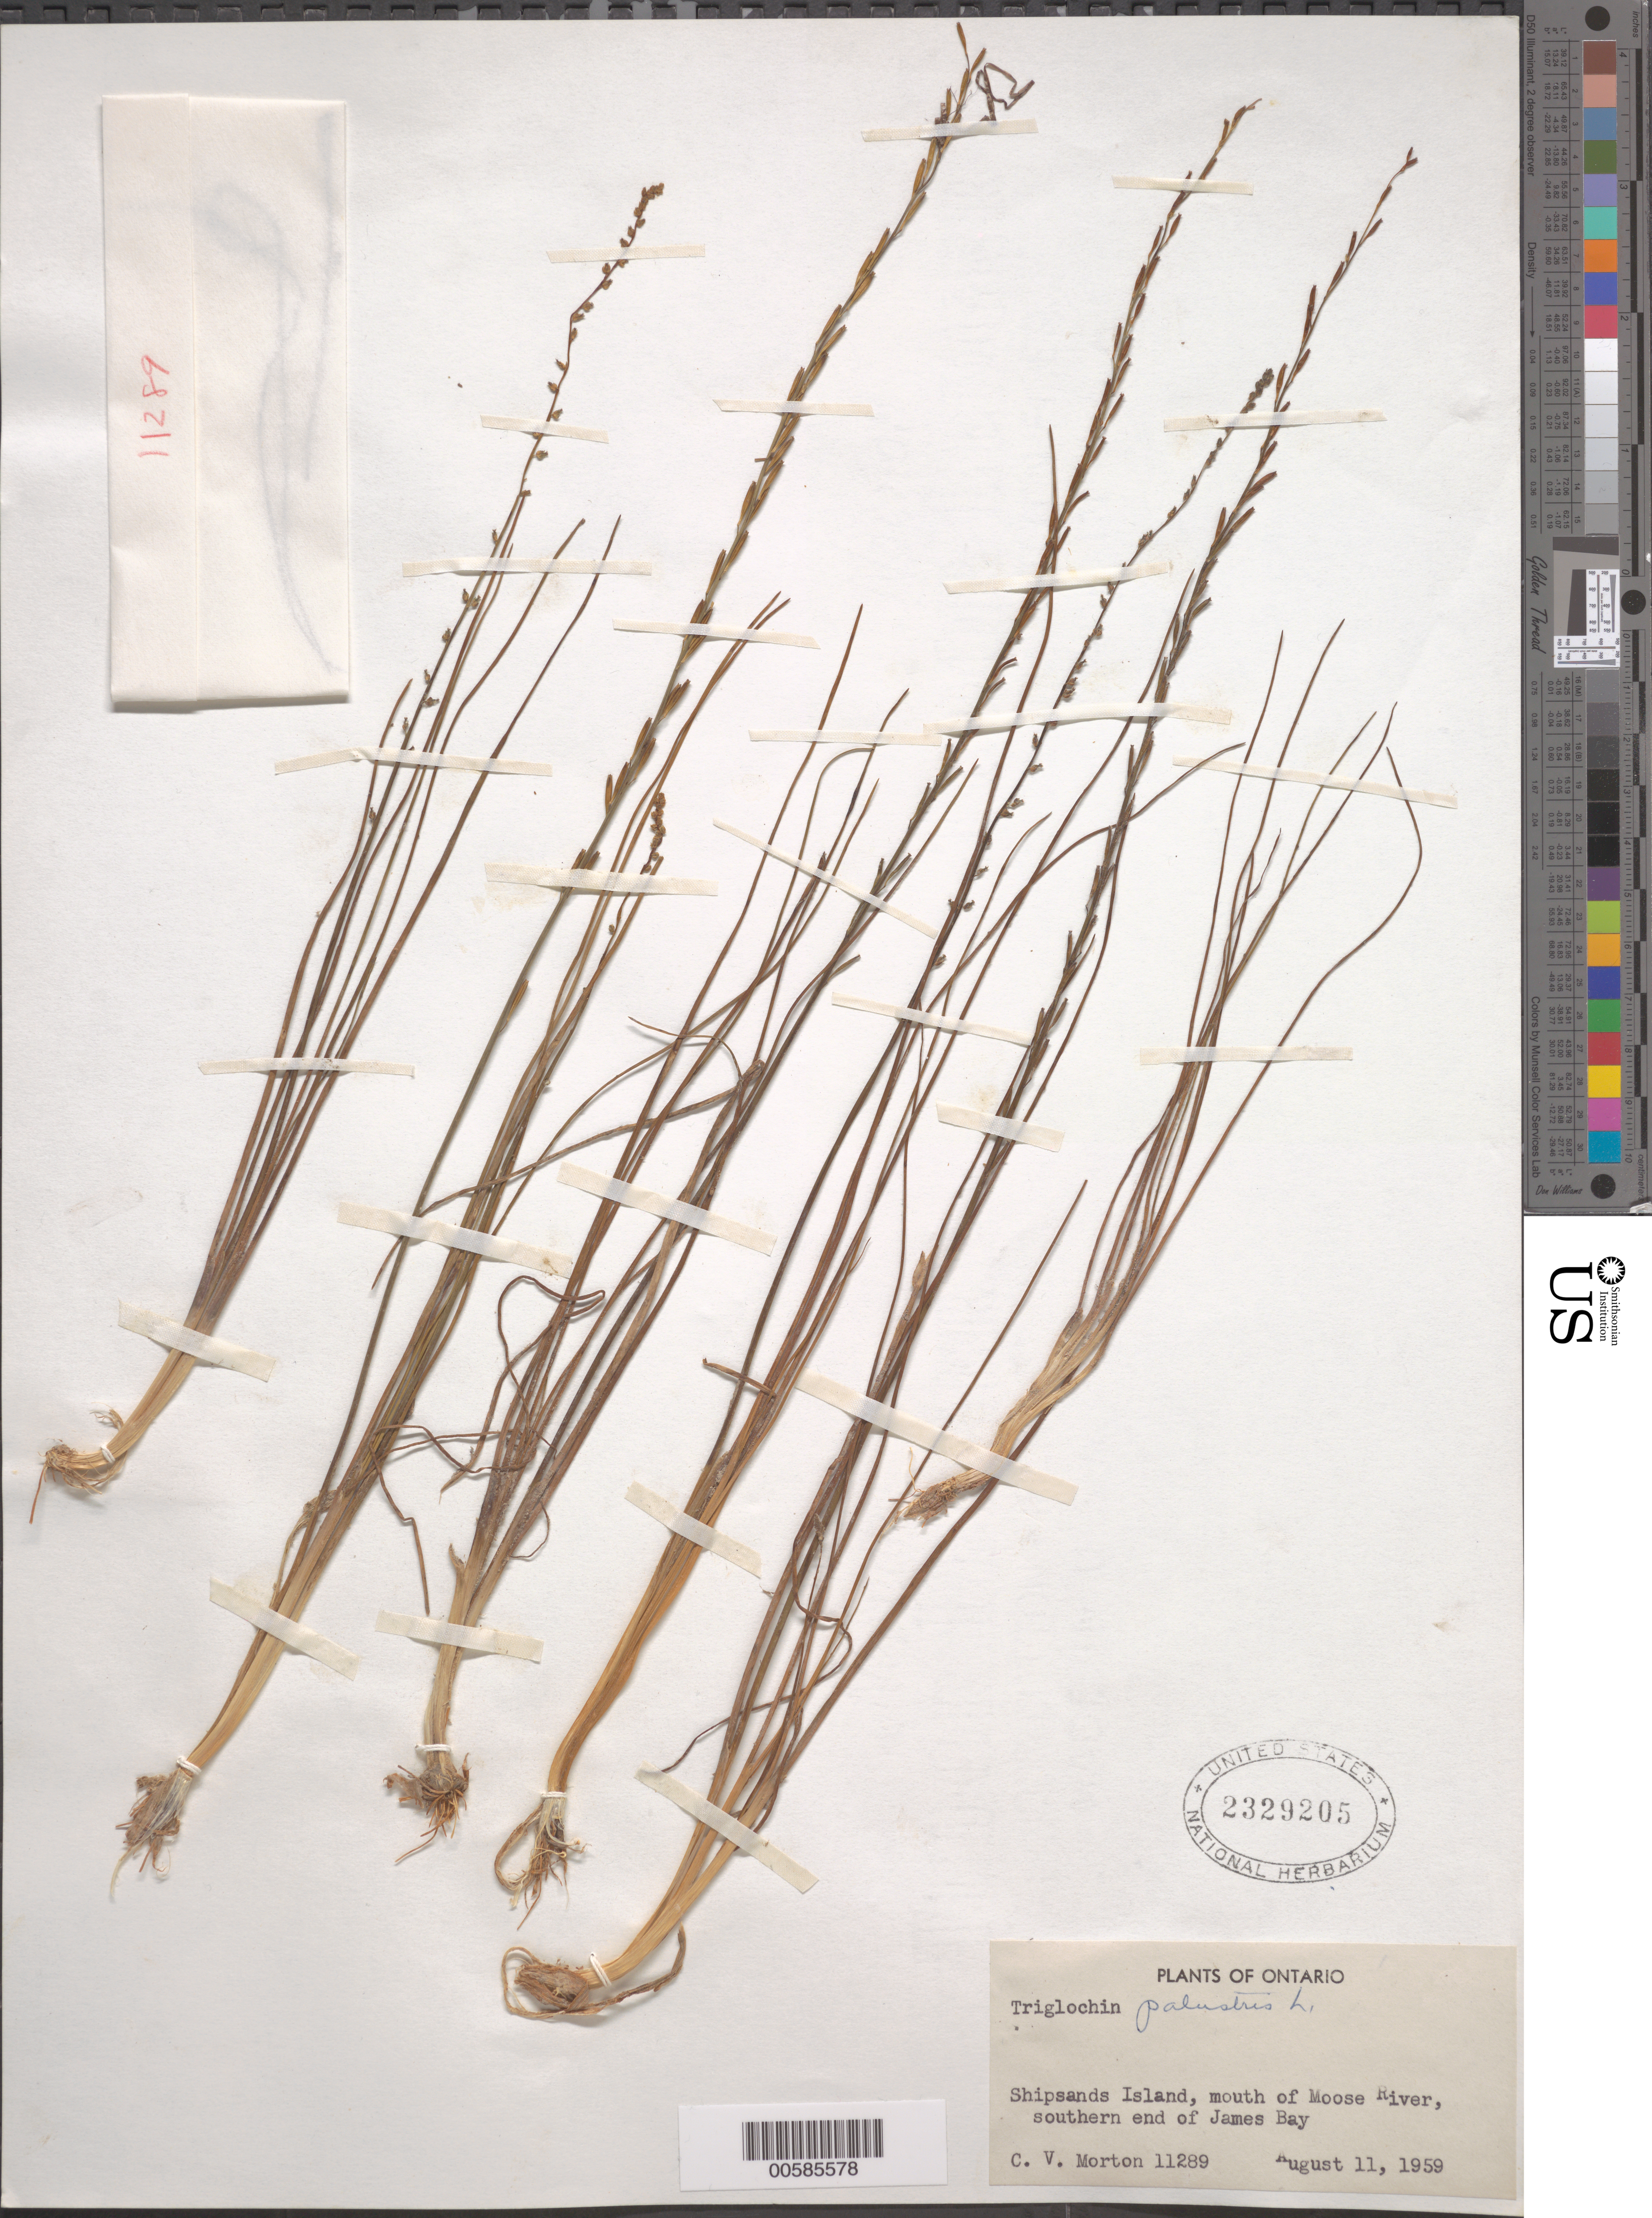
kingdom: Plantae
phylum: Tracheophyta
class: Liliopsida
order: Alismatales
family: Juncaginaceae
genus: Triglochin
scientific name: Triglochin palustris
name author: L.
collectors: C. V. Morton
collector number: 11289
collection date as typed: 11 Aug 1959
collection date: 1959-08-11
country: Canada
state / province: Ontario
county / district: Cochrane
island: Ship Sands Island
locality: Moose River, southern end of James Bay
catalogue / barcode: US 2329205